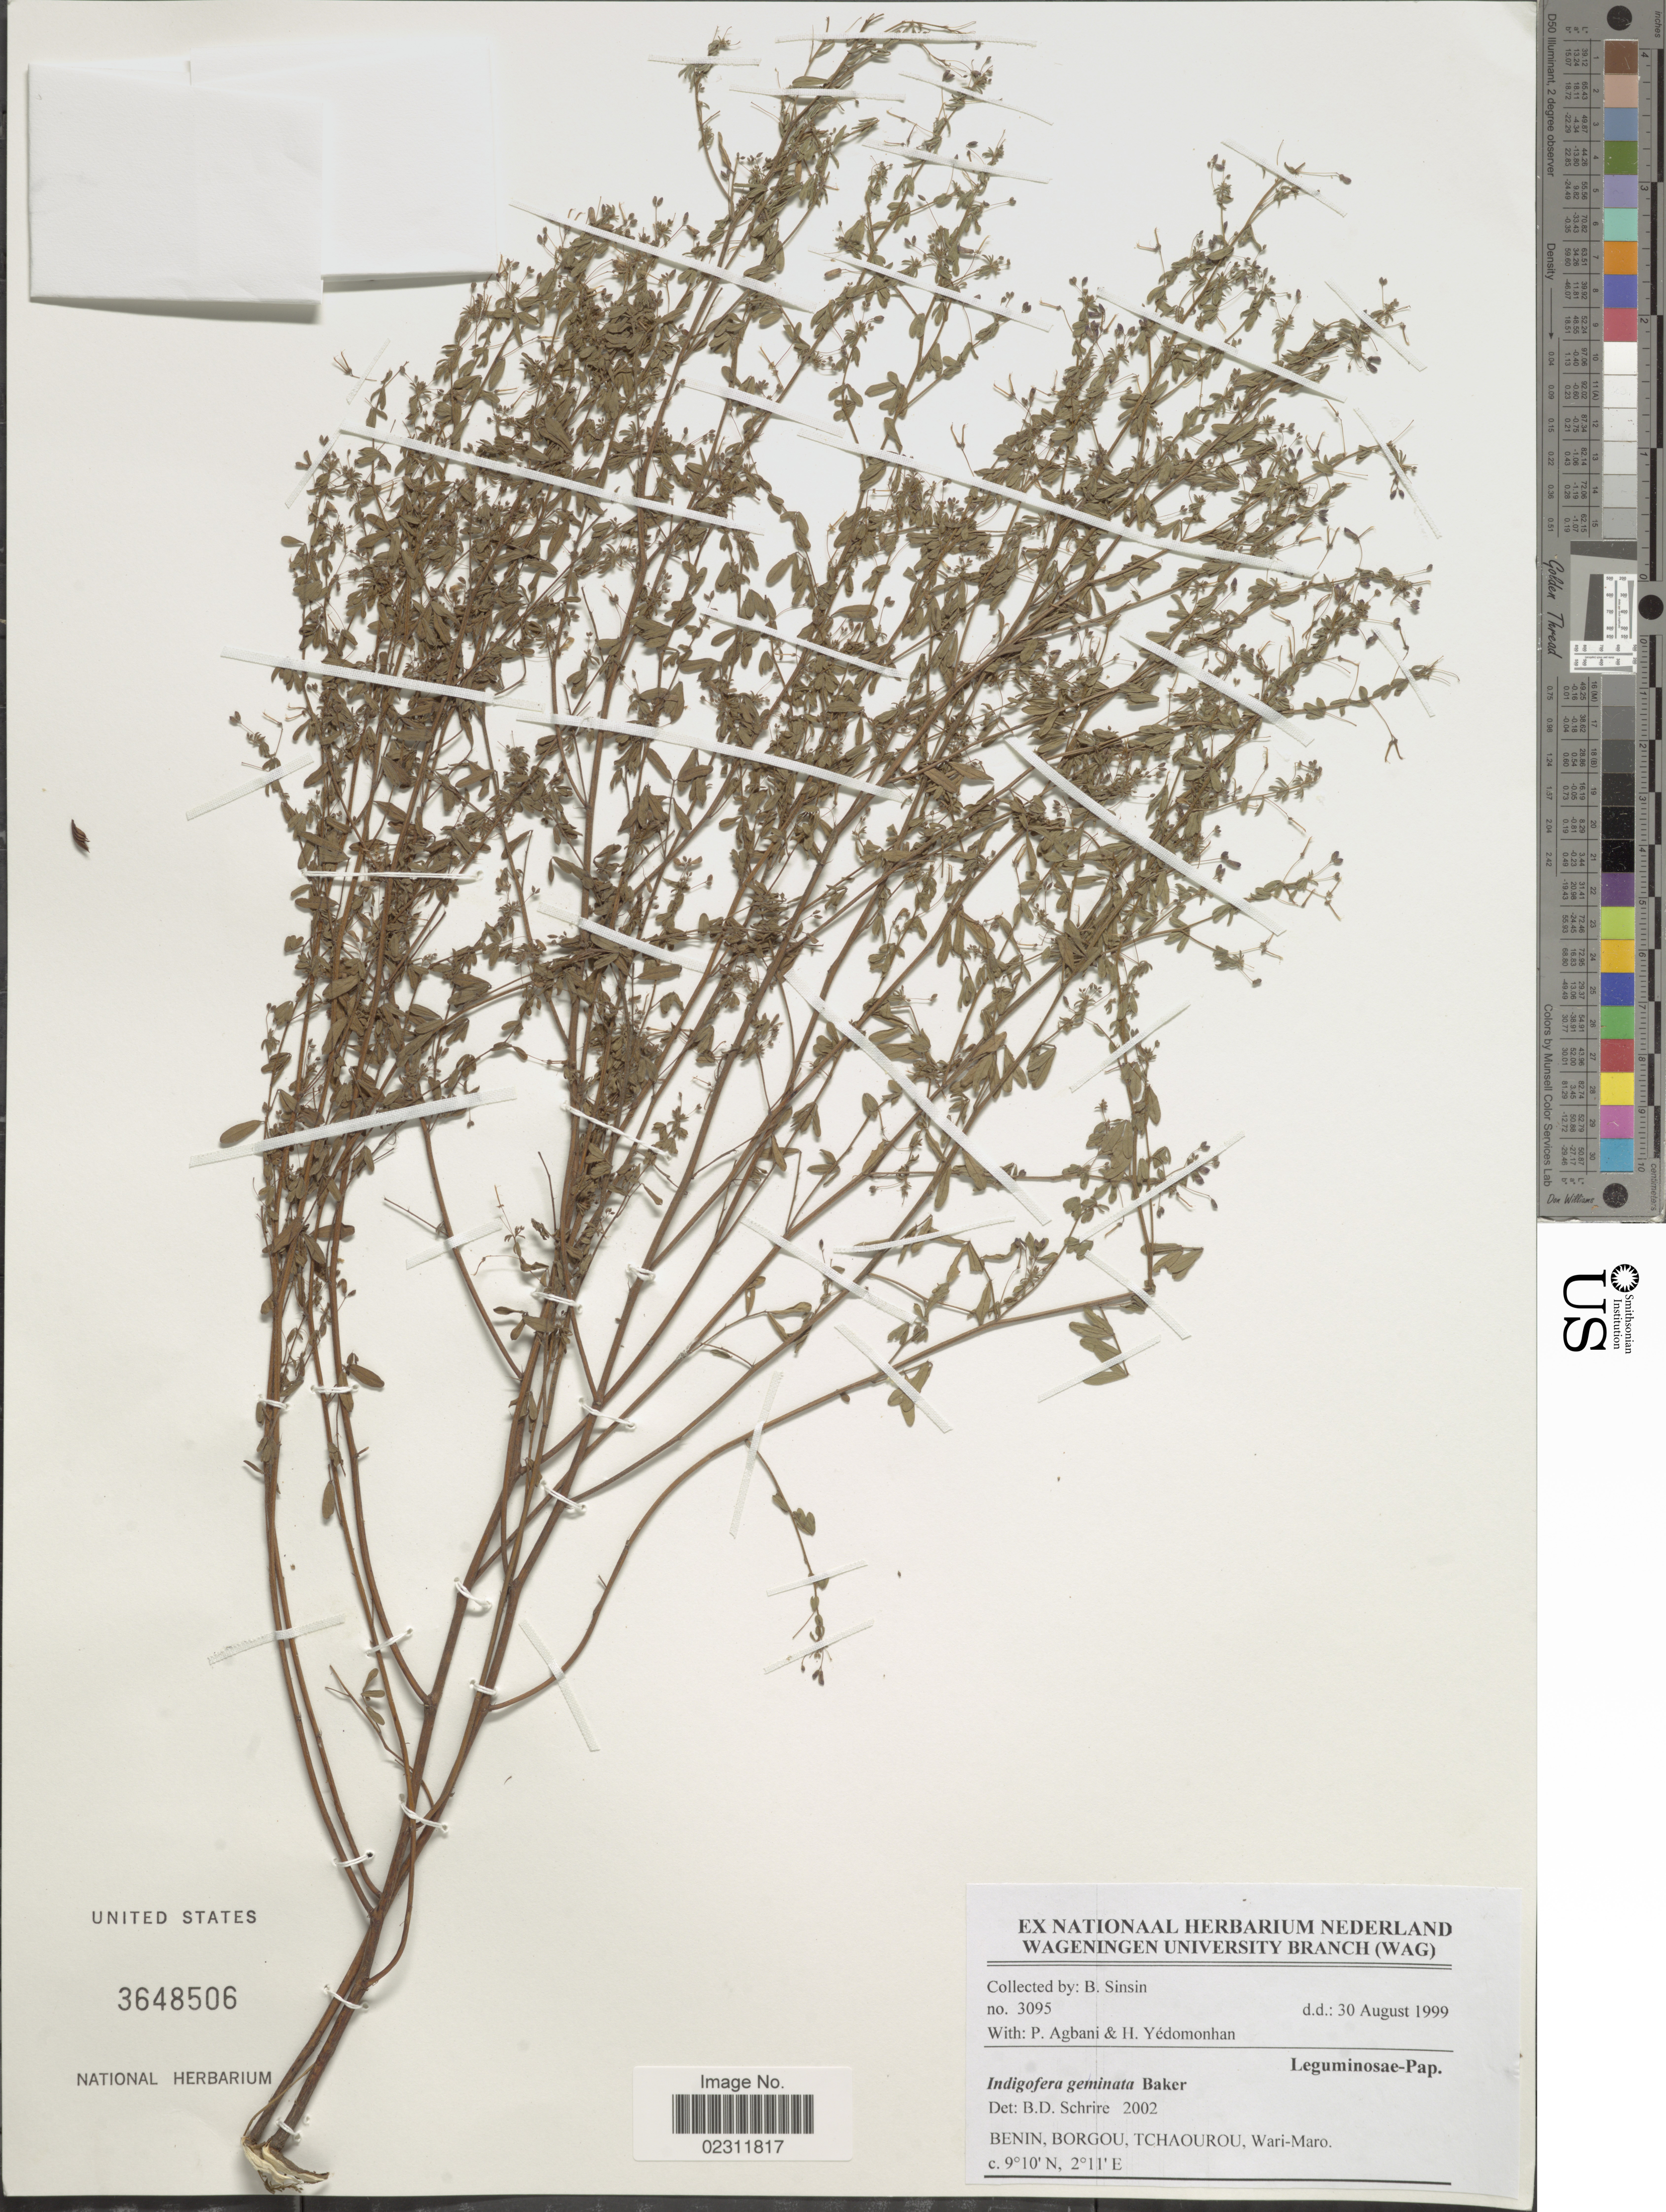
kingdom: Plantae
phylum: Tracheophyta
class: Magnoliopsida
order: Fabales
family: Fabaceae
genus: Indigofera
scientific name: Indigofera geminata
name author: Baker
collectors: B. Sinsin, P. Agbani & H. Yedomonhan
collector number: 3095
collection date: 1999-08-30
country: Benin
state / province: Borgou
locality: Tchaourou, Wari-Maro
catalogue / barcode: US 3648506